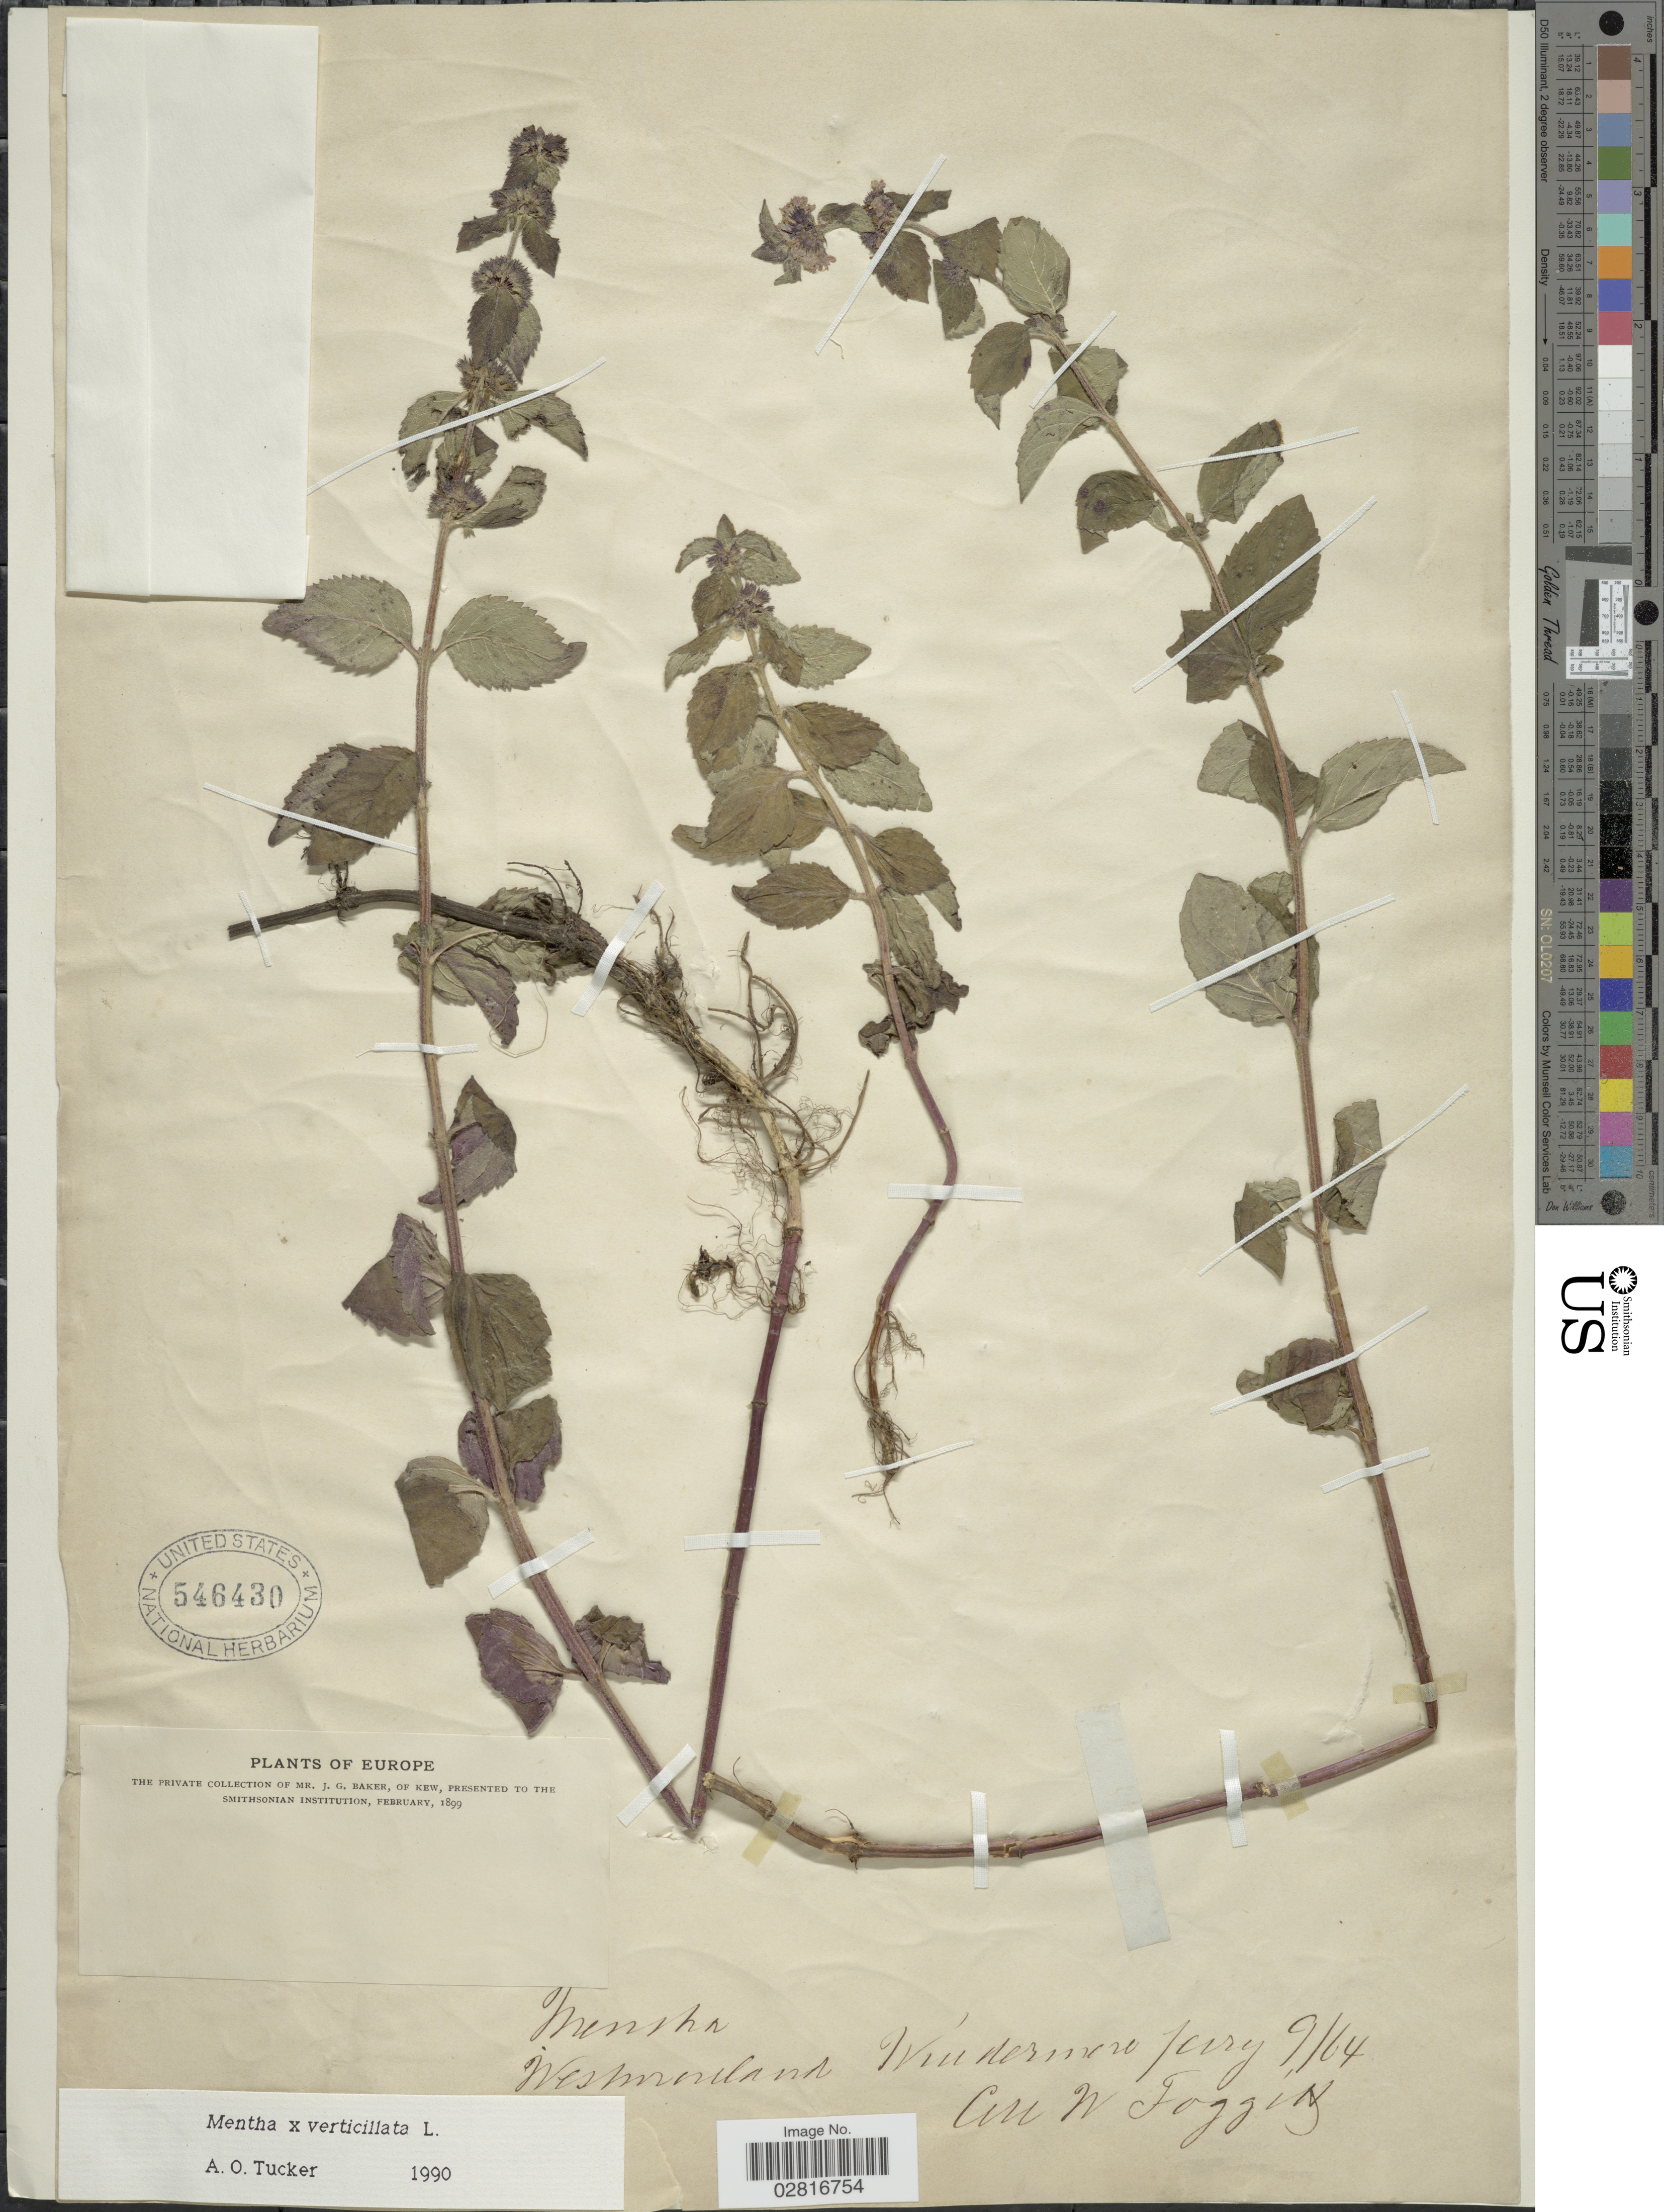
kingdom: Plantae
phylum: Tracheophyta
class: Magnoliopsida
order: Lamiales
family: Lamiaceae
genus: Mentha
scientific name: Mentha x verticillata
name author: L.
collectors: W. Foggitt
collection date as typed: Transcribed d/m/y: /9/64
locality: Europe, Westmoreland, Windermore Jury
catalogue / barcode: US 546430